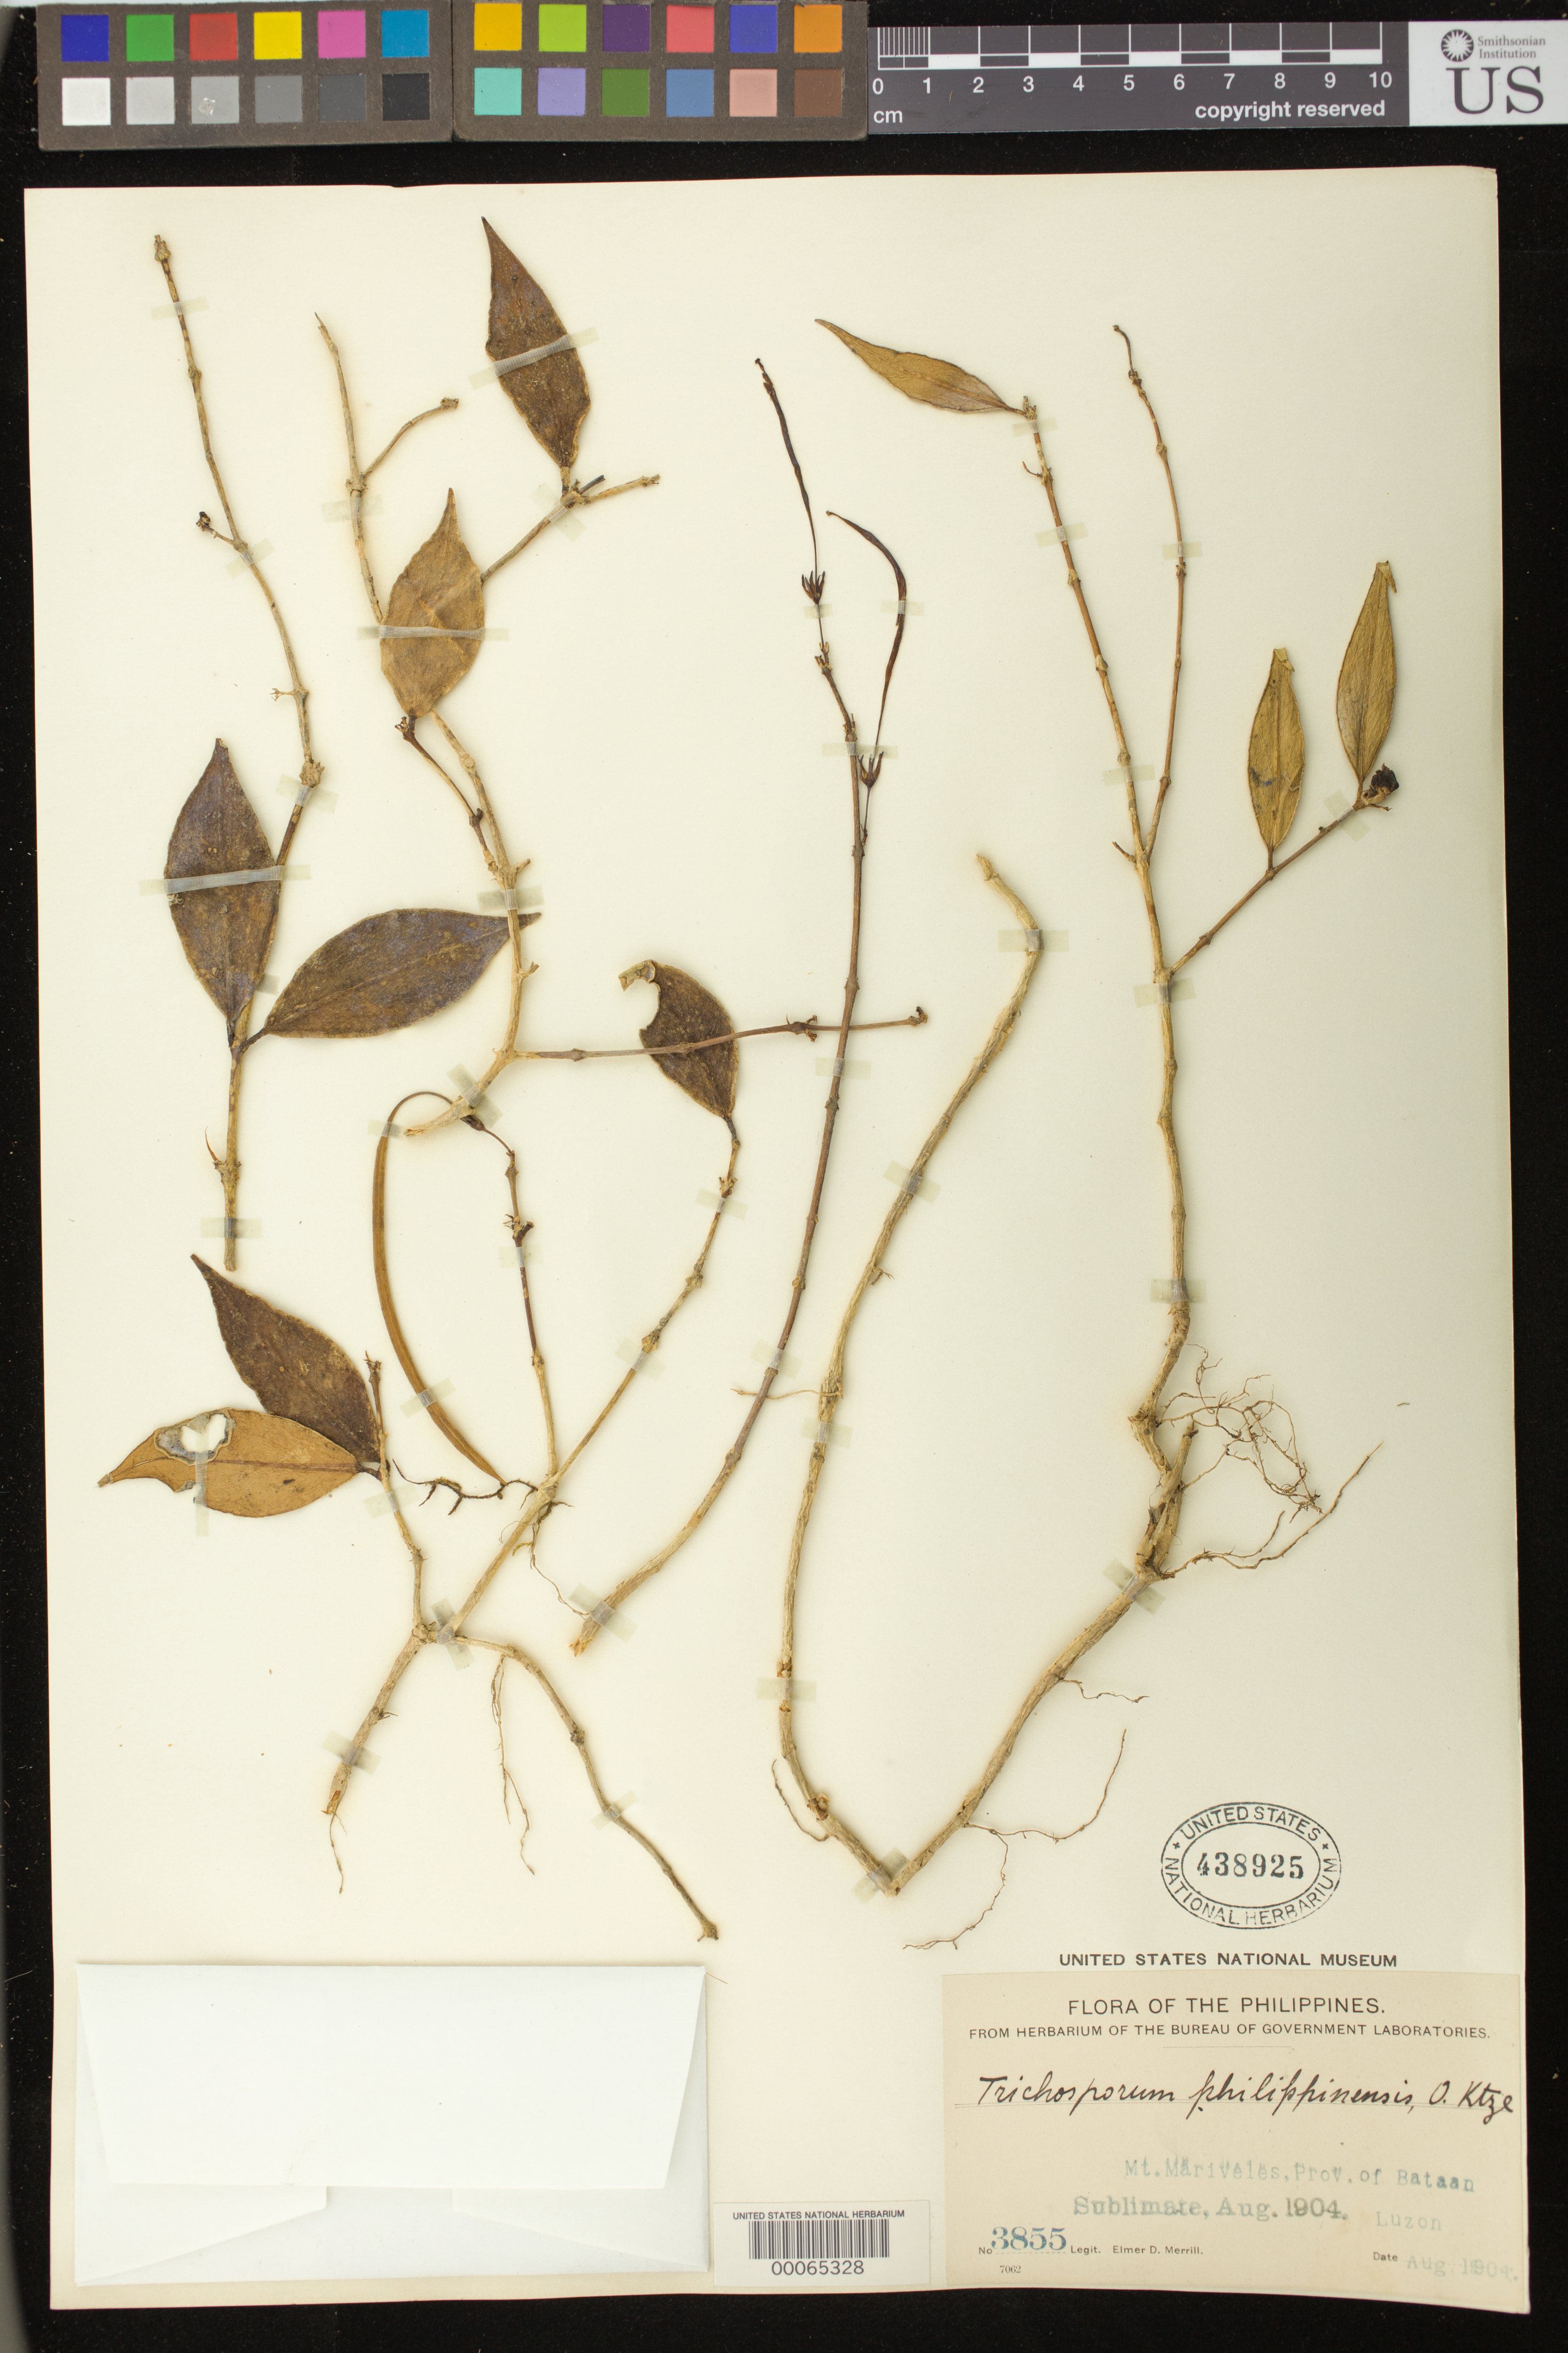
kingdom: Plantae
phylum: Tracheophyta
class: Magnoliopsida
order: Lamiales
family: Gesneriaceae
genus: Trichosporum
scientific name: Trichosporum philippinense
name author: (C.B. Clarke) Kuntze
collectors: E. D. Merrill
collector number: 3855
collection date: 1904-08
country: Philippines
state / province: Central Luzon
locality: Mt. Mariveles, Prov. of Bataan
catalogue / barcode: US 438925